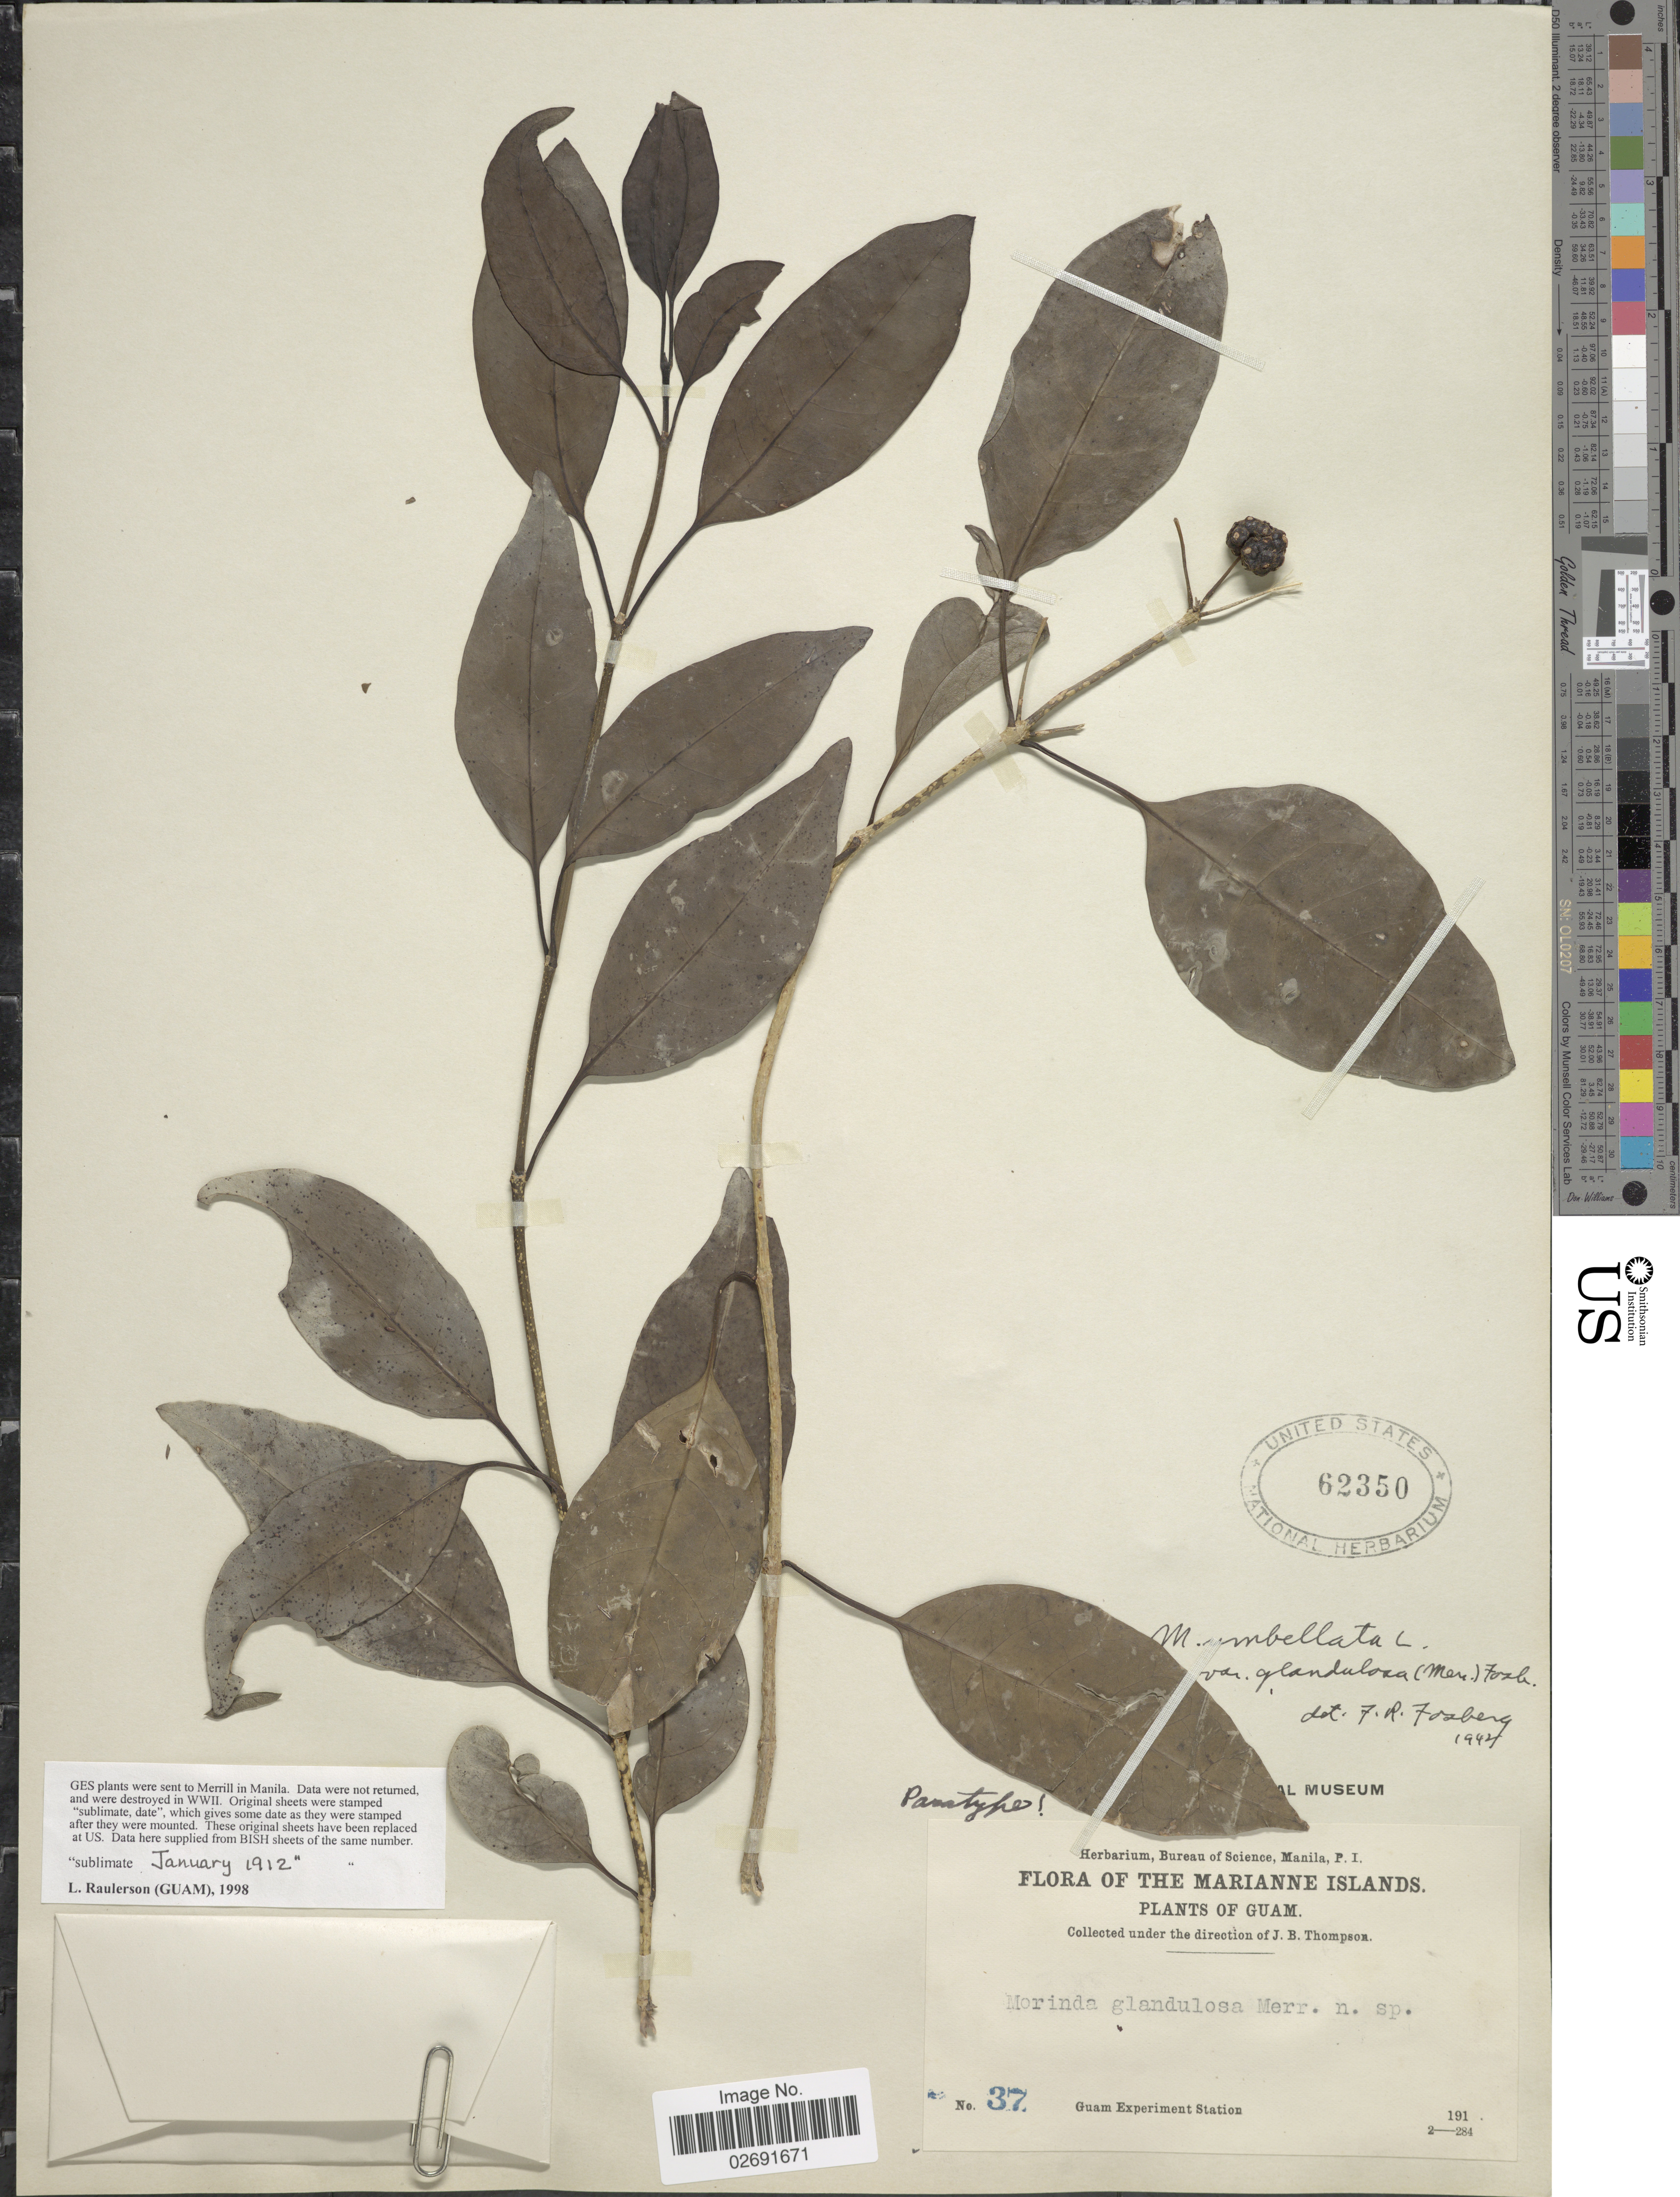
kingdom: Plantae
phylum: Tracheophyta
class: Magnoliopsida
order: Gentianales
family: Rubiaceae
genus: Gynochthodes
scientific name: Gynochthodes myrtifolia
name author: (A. Gray) Razafim. & B. Bremer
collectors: Guam Exp. Sta.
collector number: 37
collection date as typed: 191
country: Guam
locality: Marianne Islands.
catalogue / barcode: US 62350